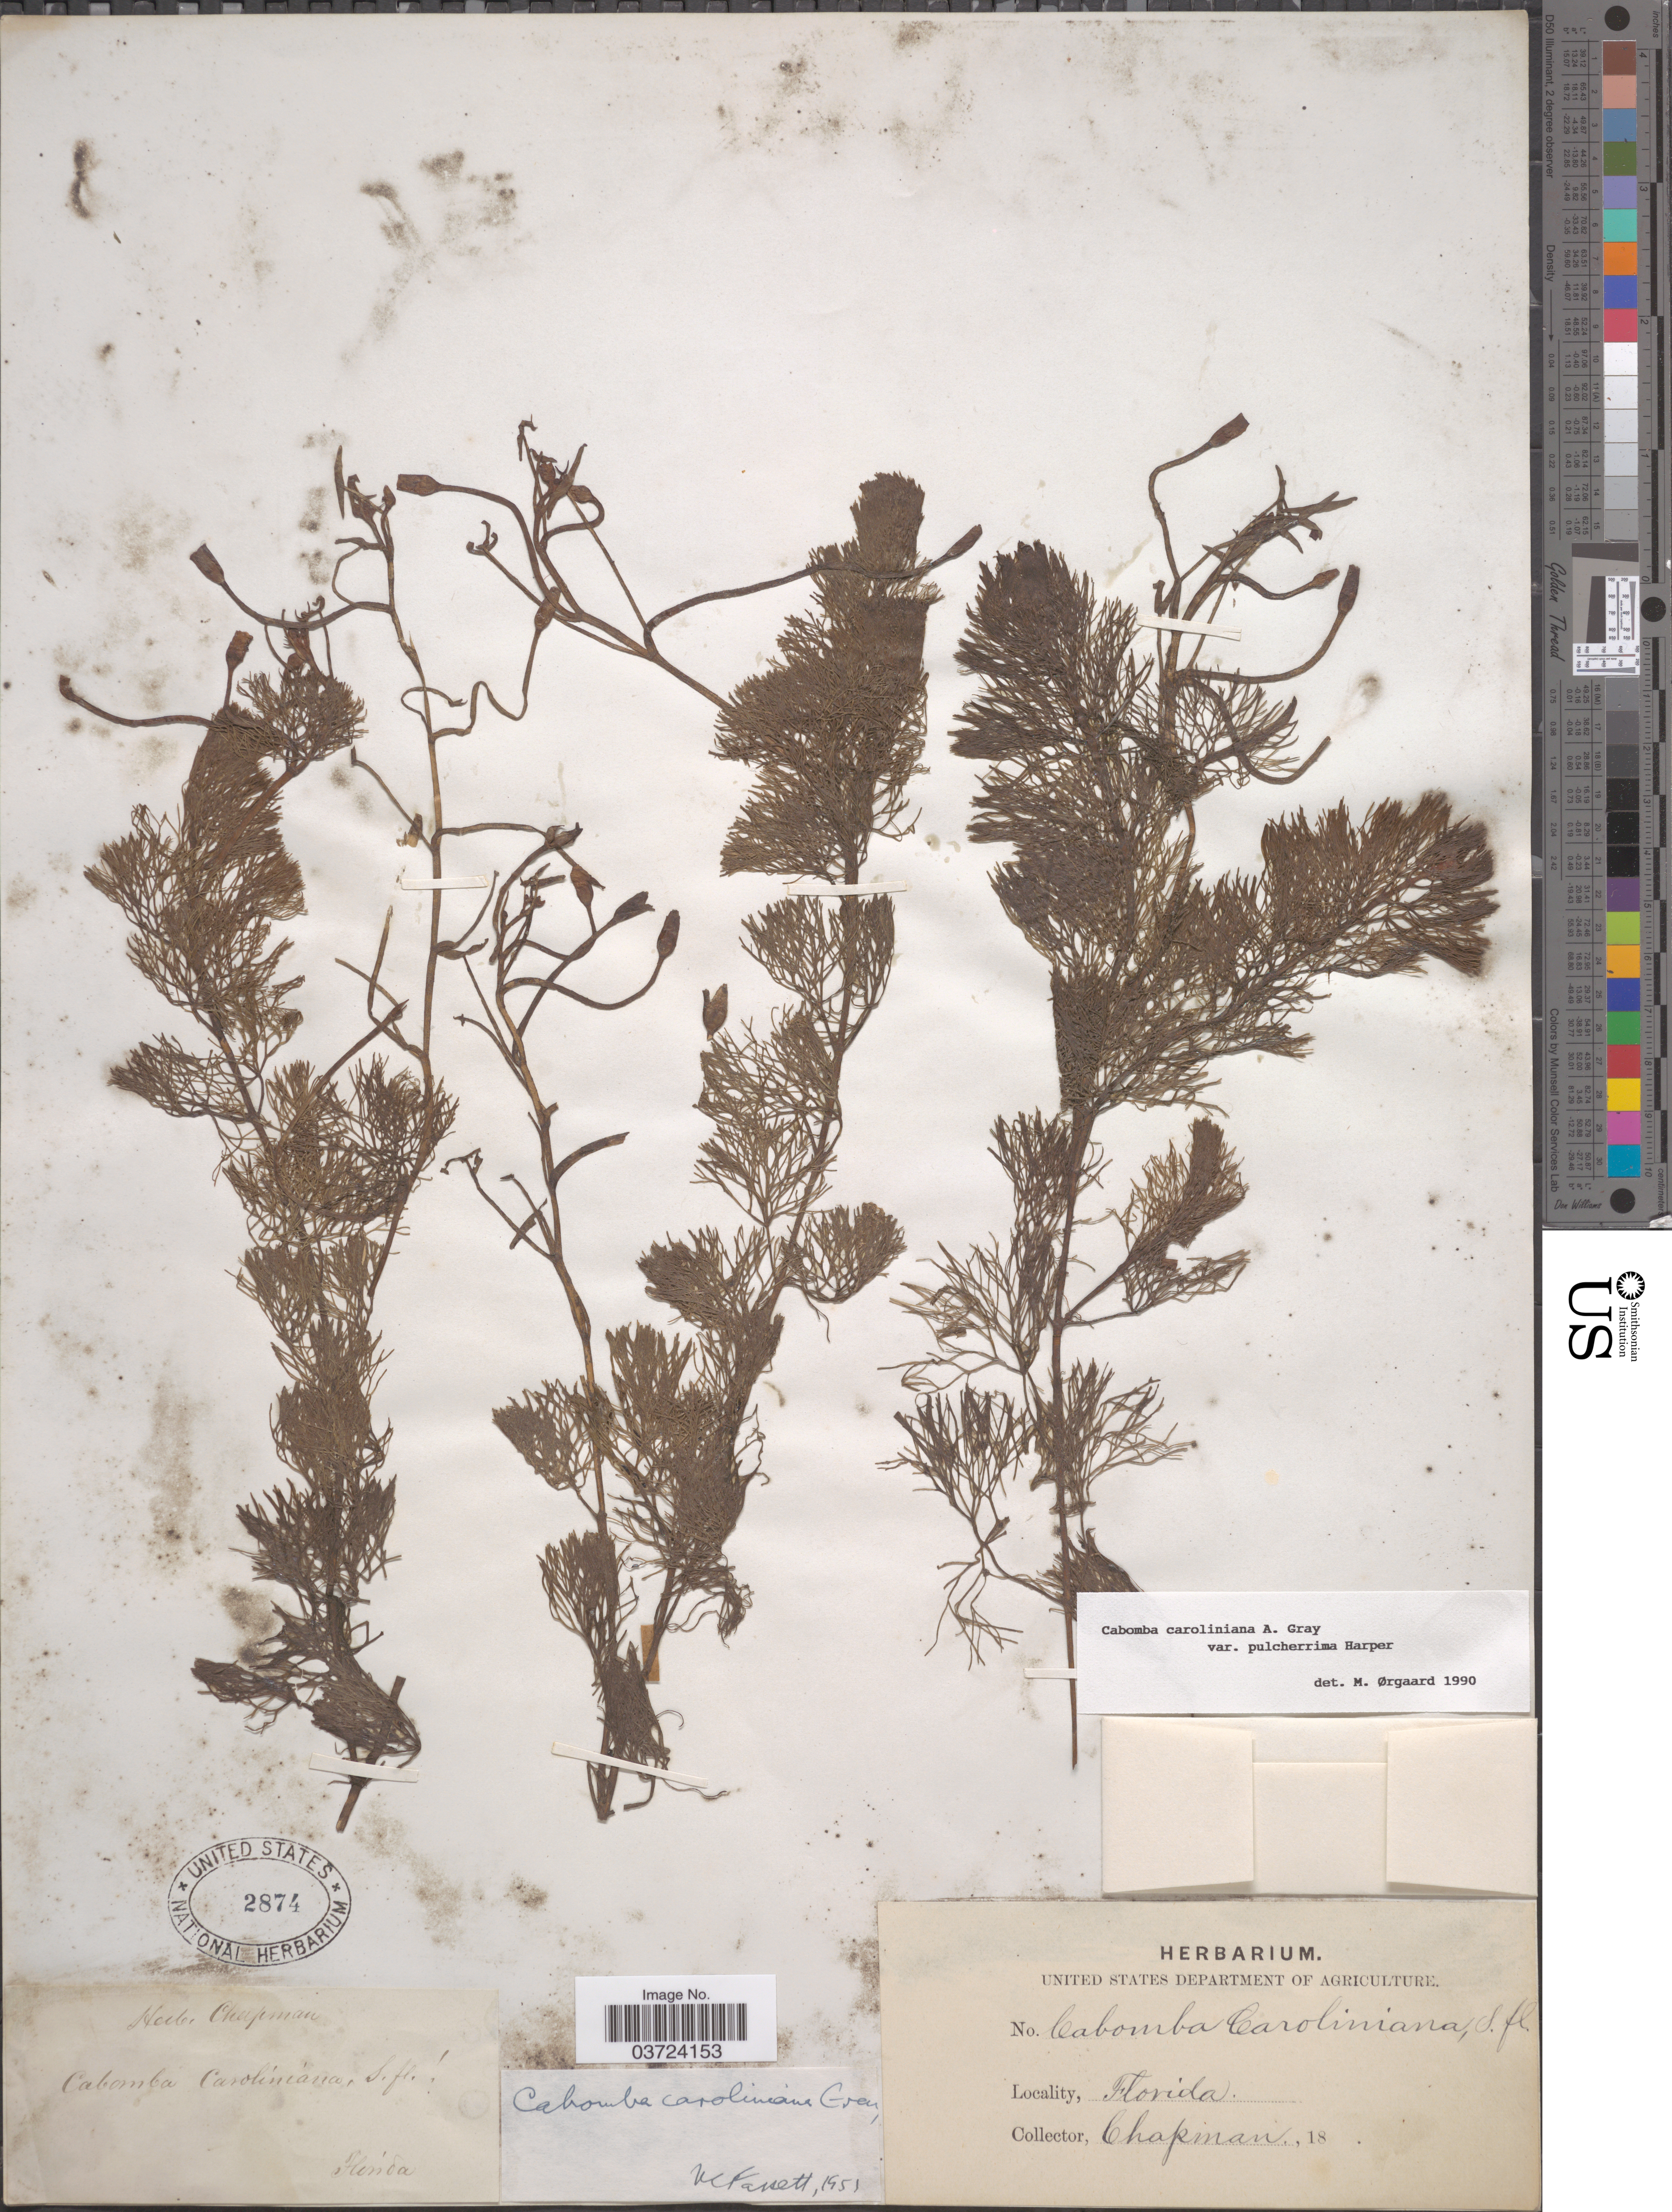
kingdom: Plantae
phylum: Tracheophyta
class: Magnoliopsida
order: Nymphaeales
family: Cabombaceae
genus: Cabomba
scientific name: Cabomba caroliniana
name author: A. Gray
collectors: A. Chapman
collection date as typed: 18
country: United States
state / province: Florida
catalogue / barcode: US 2874